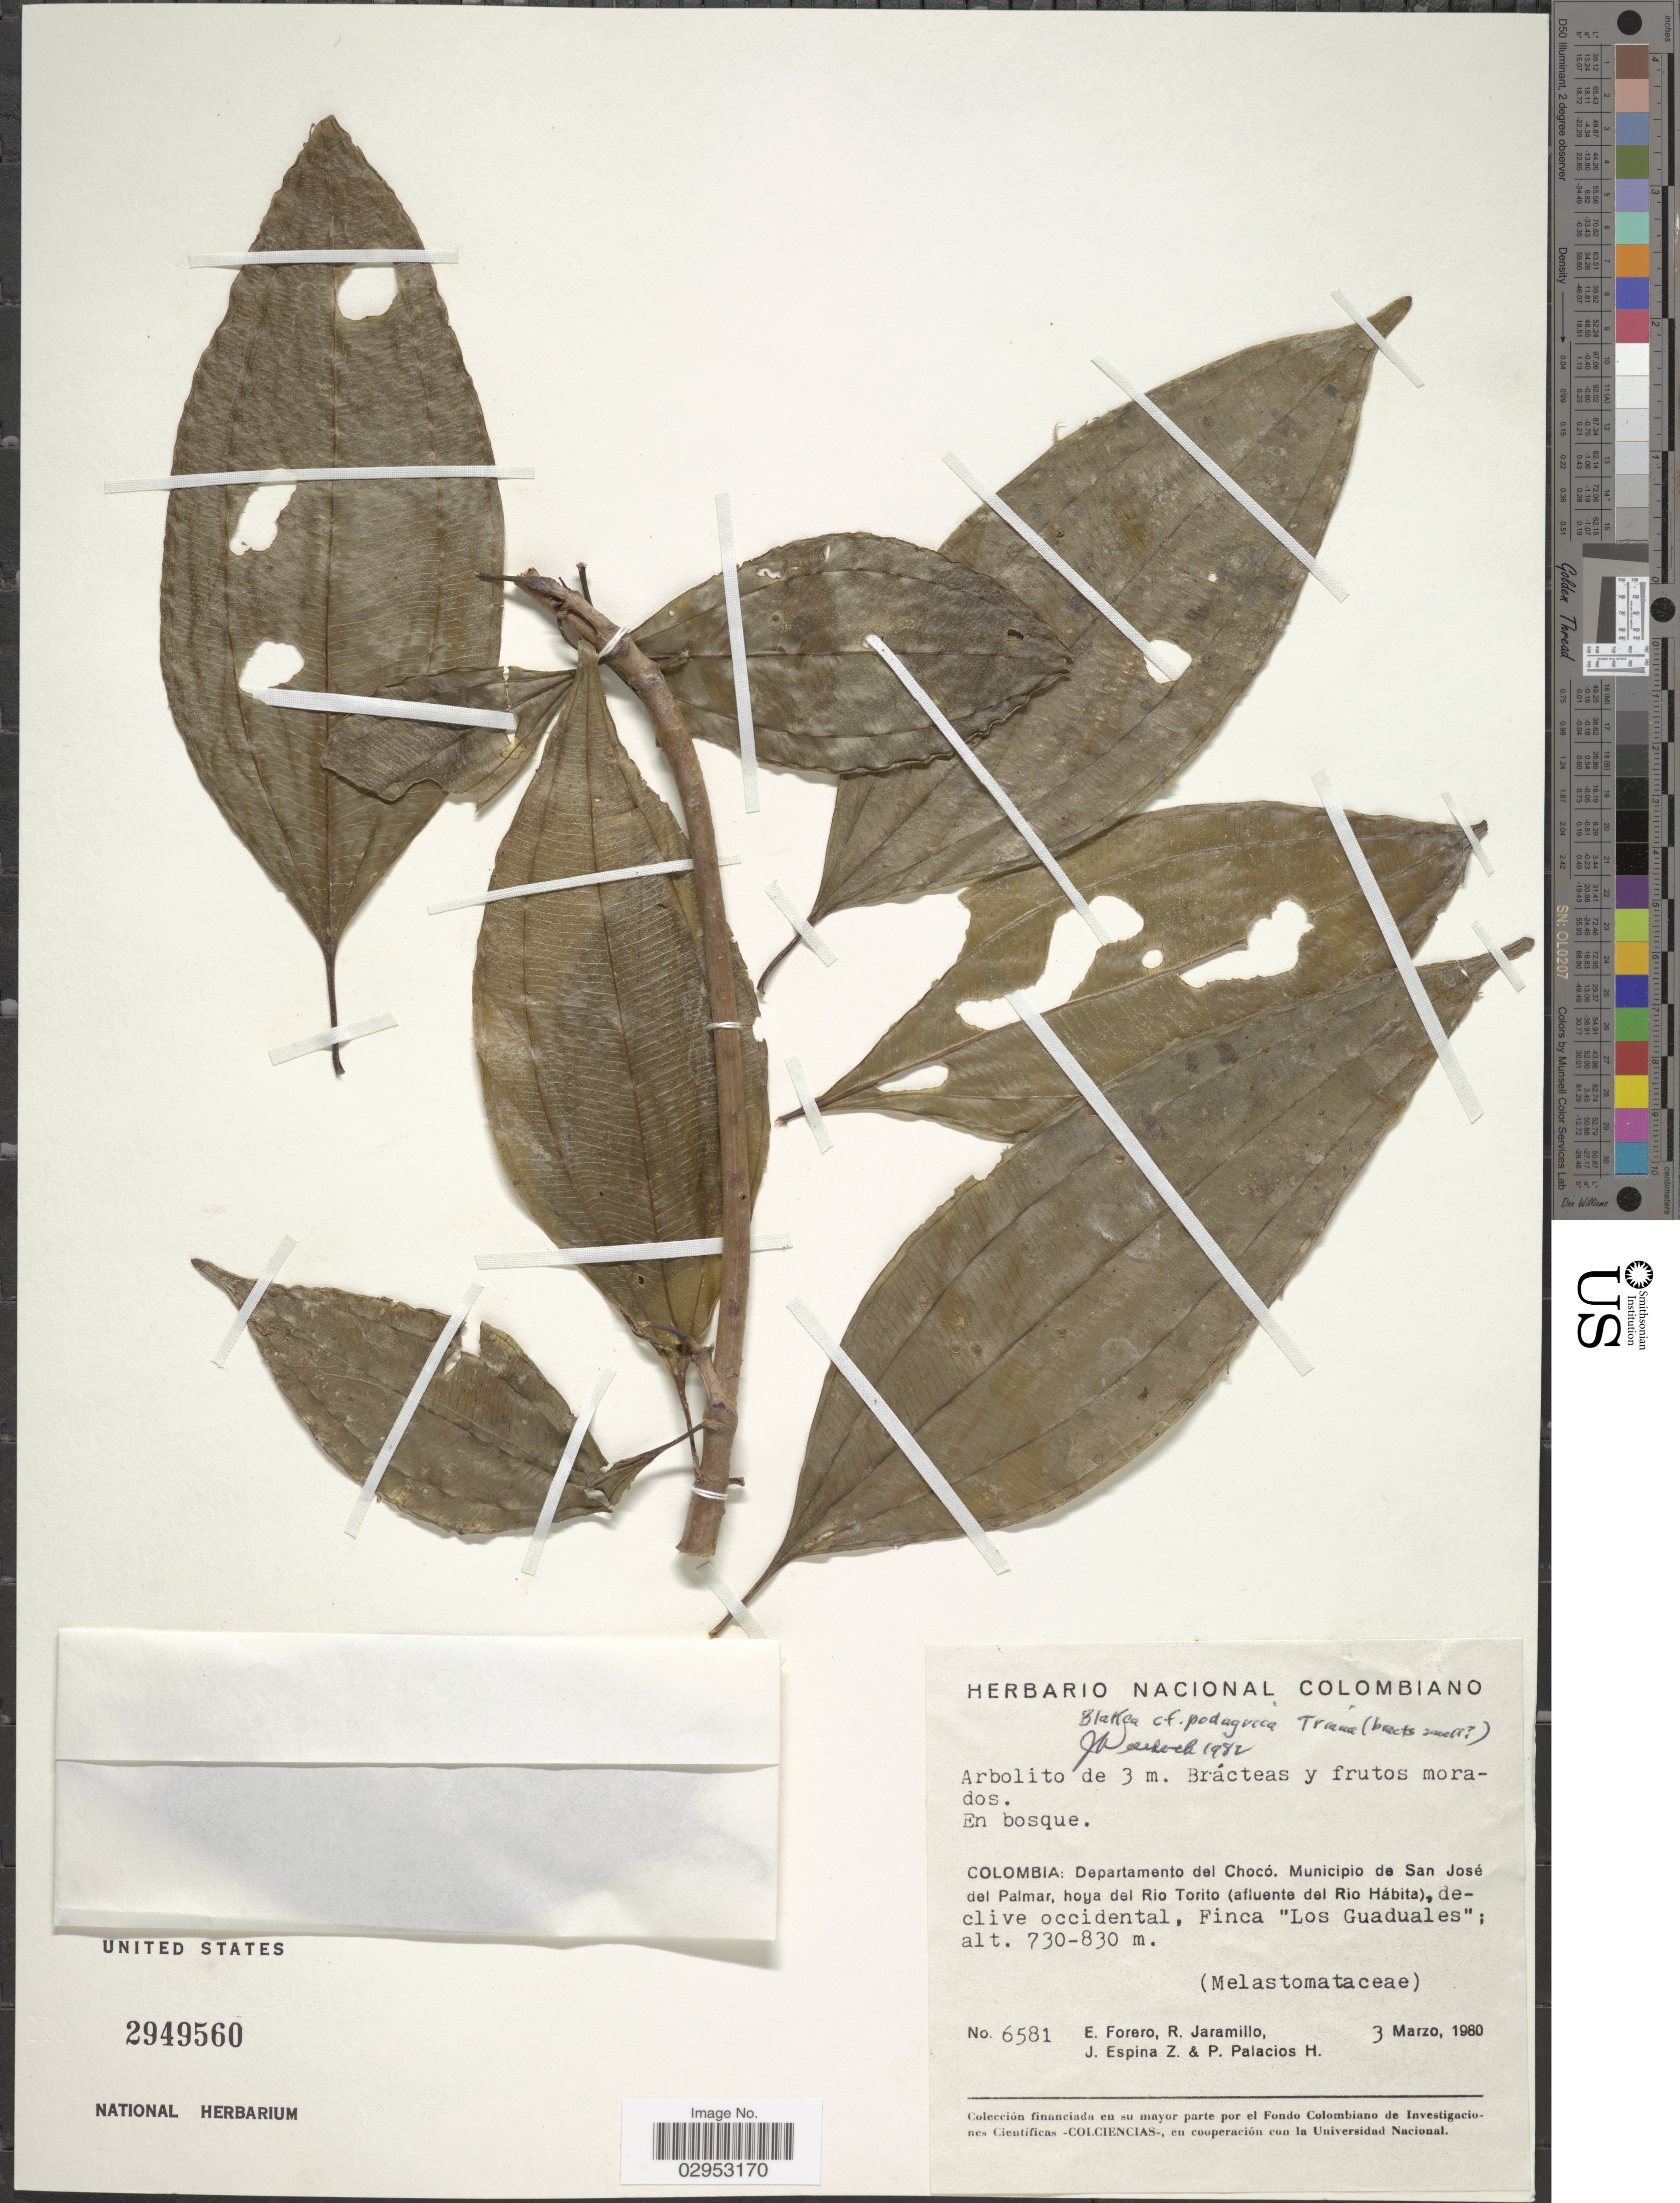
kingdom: Plantae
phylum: Tracheophyta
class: Magnoliopsida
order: Myrtales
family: Melastomataceae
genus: Blakea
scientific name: Blakea podagrica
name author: Triana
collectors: E. Forero, R. Jaramillo, J. Espina Z. & P. Palacios H.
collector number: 6581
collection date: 1980-03-03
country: Colombia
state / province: Chocó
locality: Departamento del Chocó. Municipio de San José del Palmar, hoya del Rio Torito (afluente del Rio Hábita), declive occidental, Finca "Los Guaduales".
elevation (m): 730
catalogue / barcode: US 2949560